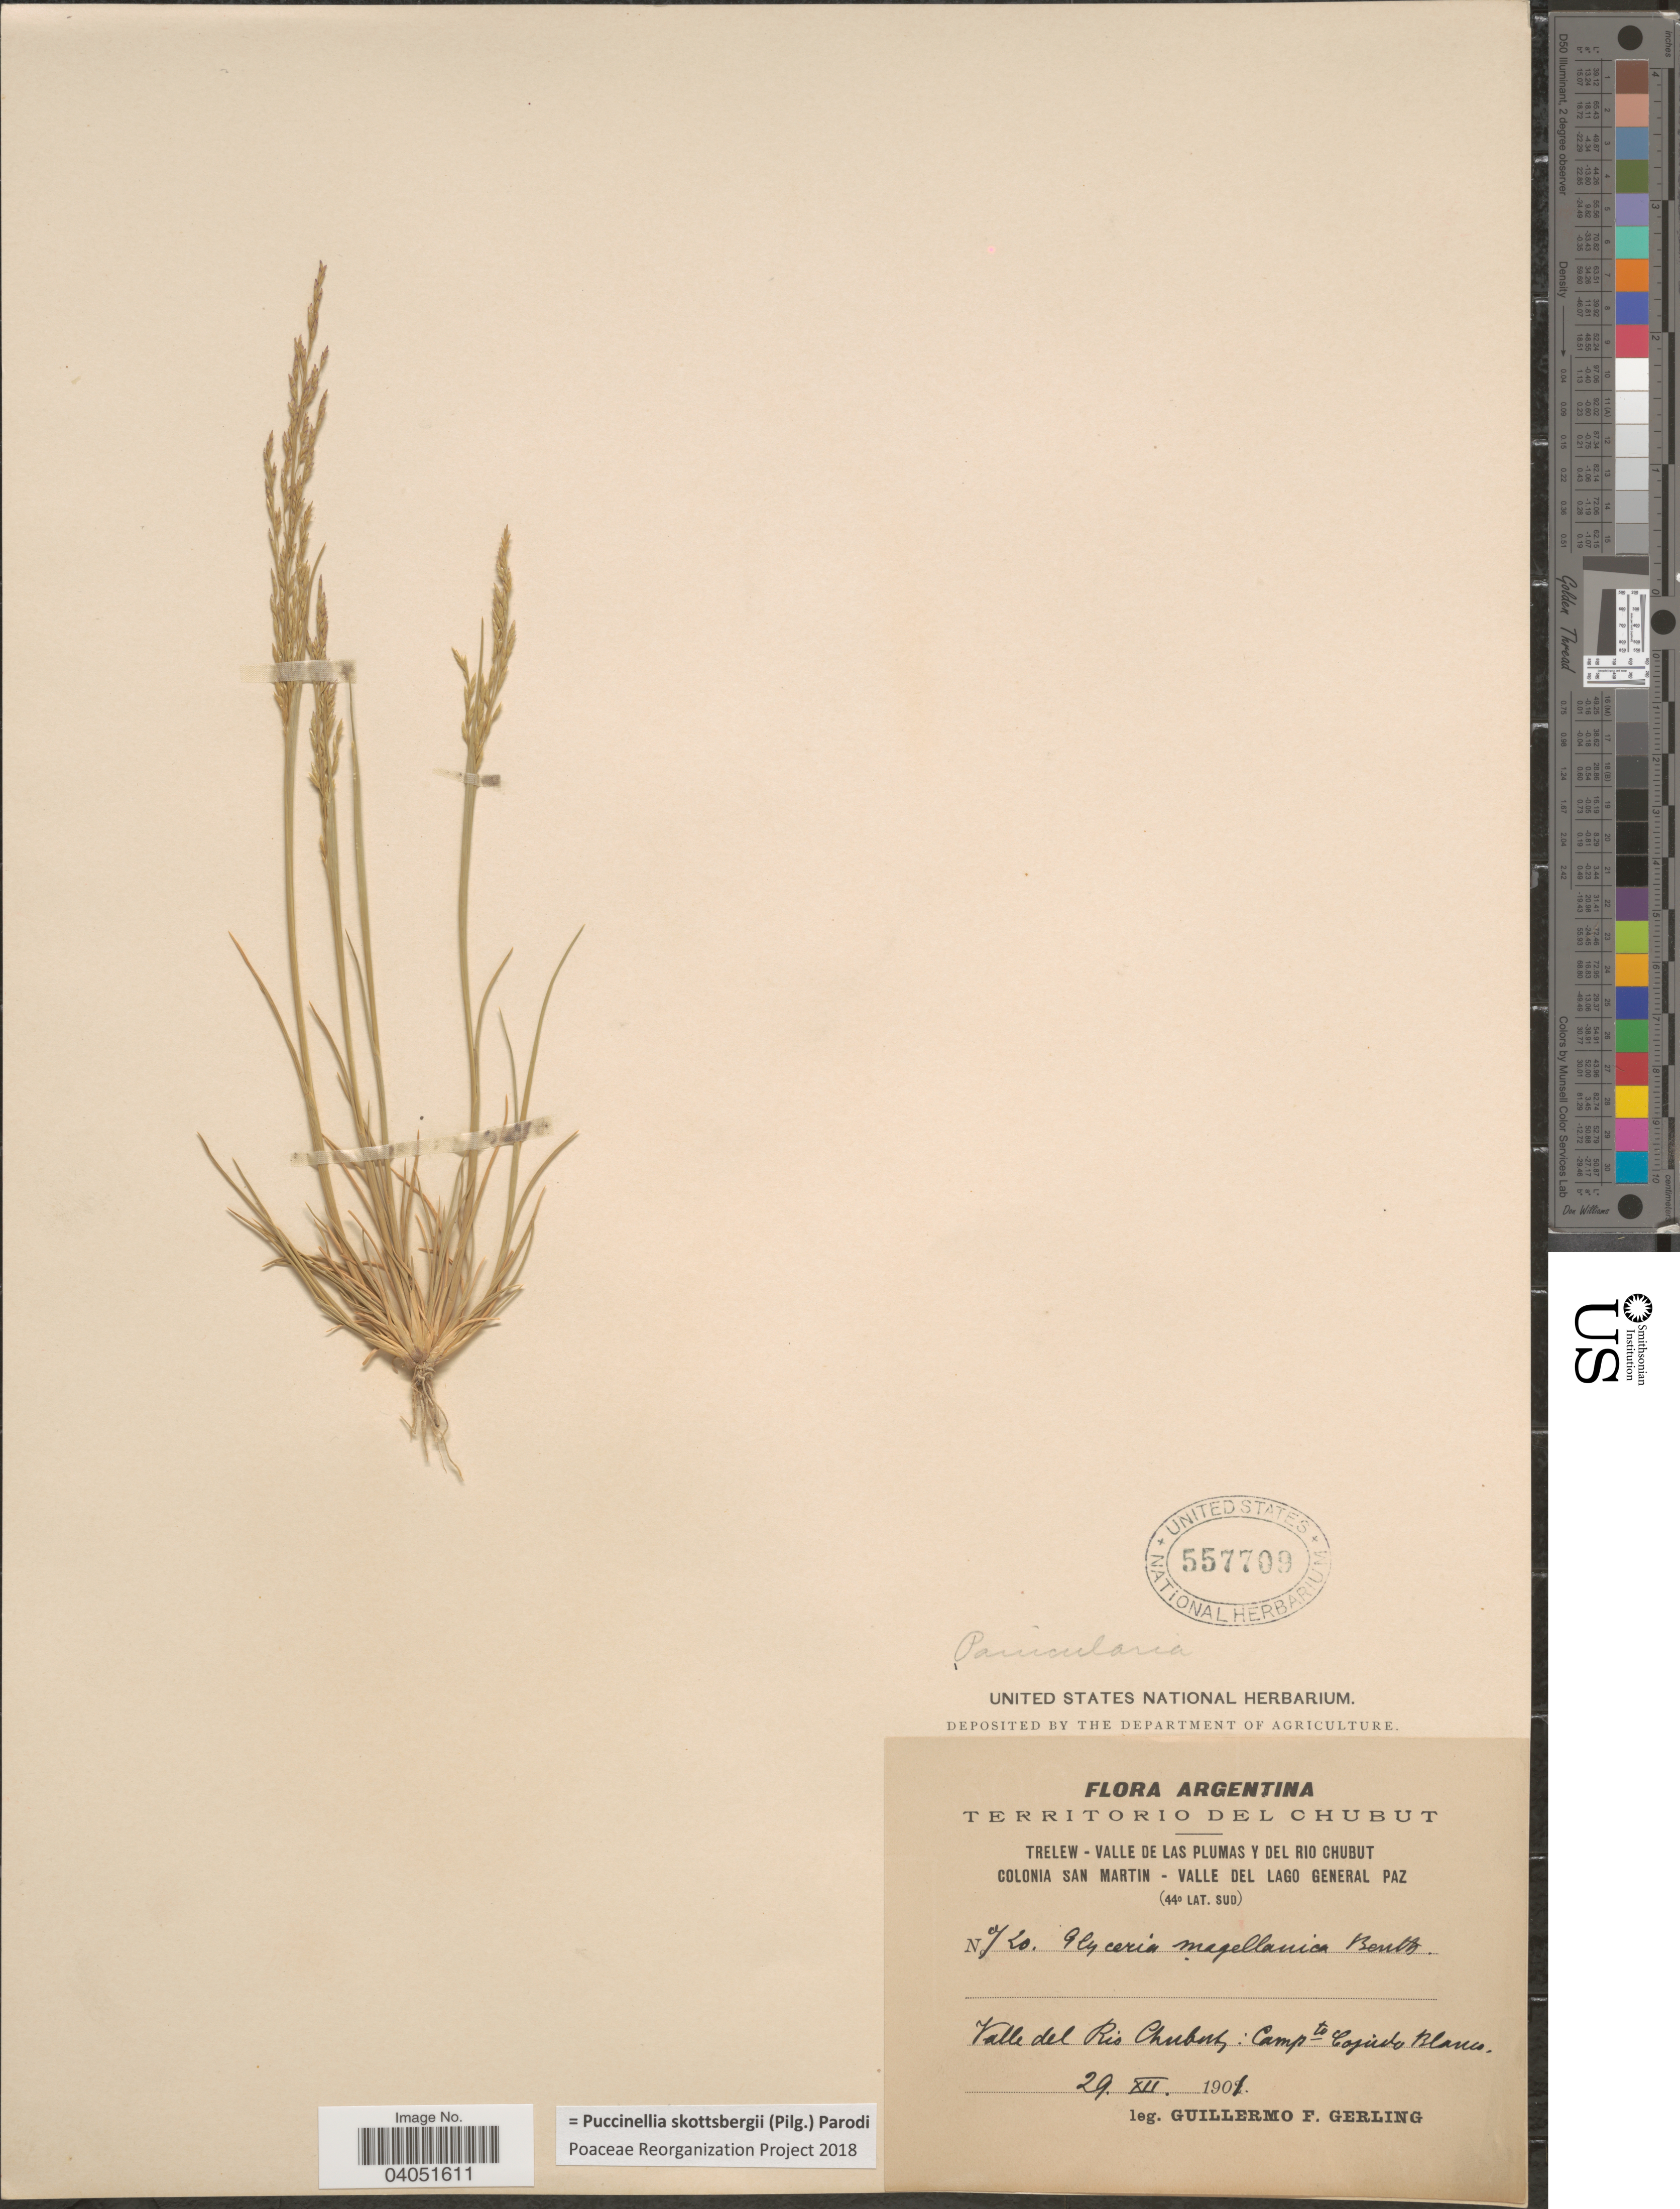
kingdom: Plantae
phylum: Tracheophyta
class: Liliopsida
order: Poales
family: Poaceae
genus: Puccinellia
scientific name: Puccinellia skottsbergii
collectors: G. Gerling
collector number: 720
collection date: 1901-12-29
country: Argentina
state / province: Chubut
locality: Territorio del Chubut. Trelew- Valle de Las Plumas y Del Rio Chubut. Colonia San Martin - Valle del Lago General Paz (44º Lat. Sud). Valle del Rio Chubut: Camp to Cojudo Blanco.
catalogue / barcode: US 557709